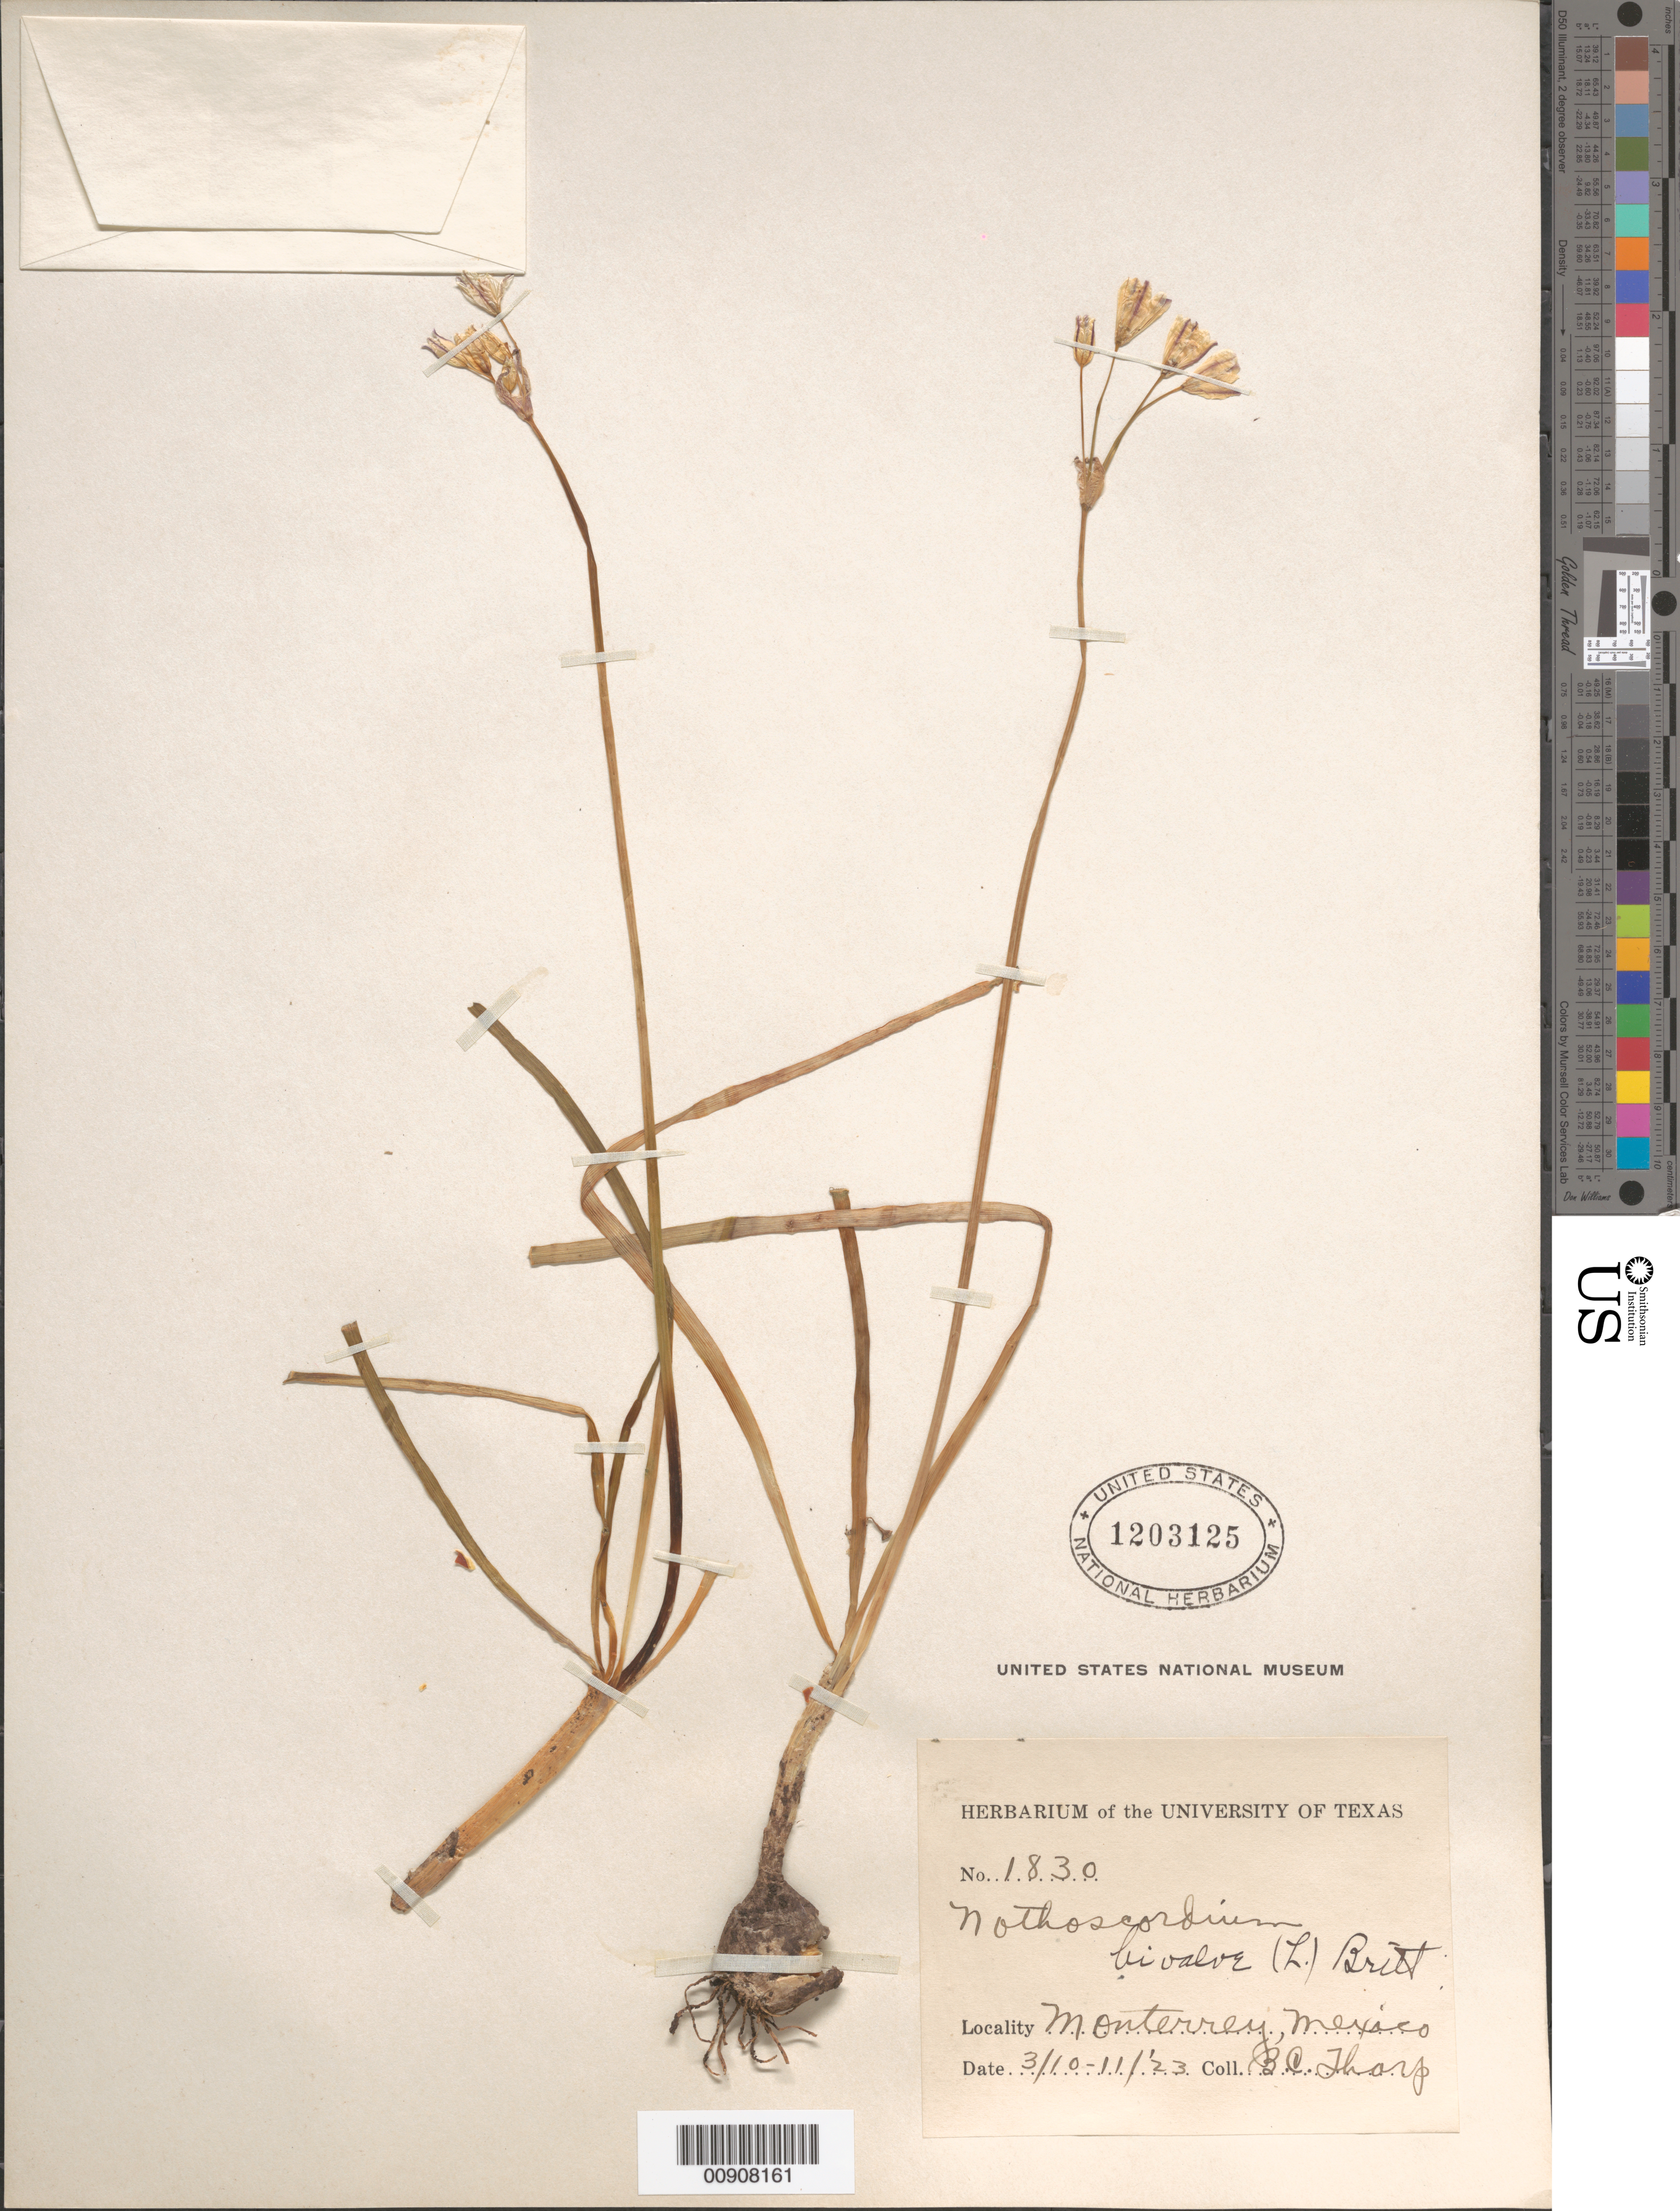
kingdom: Plantae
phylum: Tracheophyta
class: Liliopsida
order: Asparagales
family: Amaryllidaceae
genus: Nothoscordum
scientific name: Nothoscordum bivalve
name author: (L.) Britton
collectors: B. C. Tharp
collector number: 1830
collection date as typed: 10 Mar 1923 to 11 Mar 1923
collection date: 1923-03-10/1923-03-11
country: Mexico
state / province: Nuevo León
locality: Monterrey.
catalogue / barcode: US 1203125